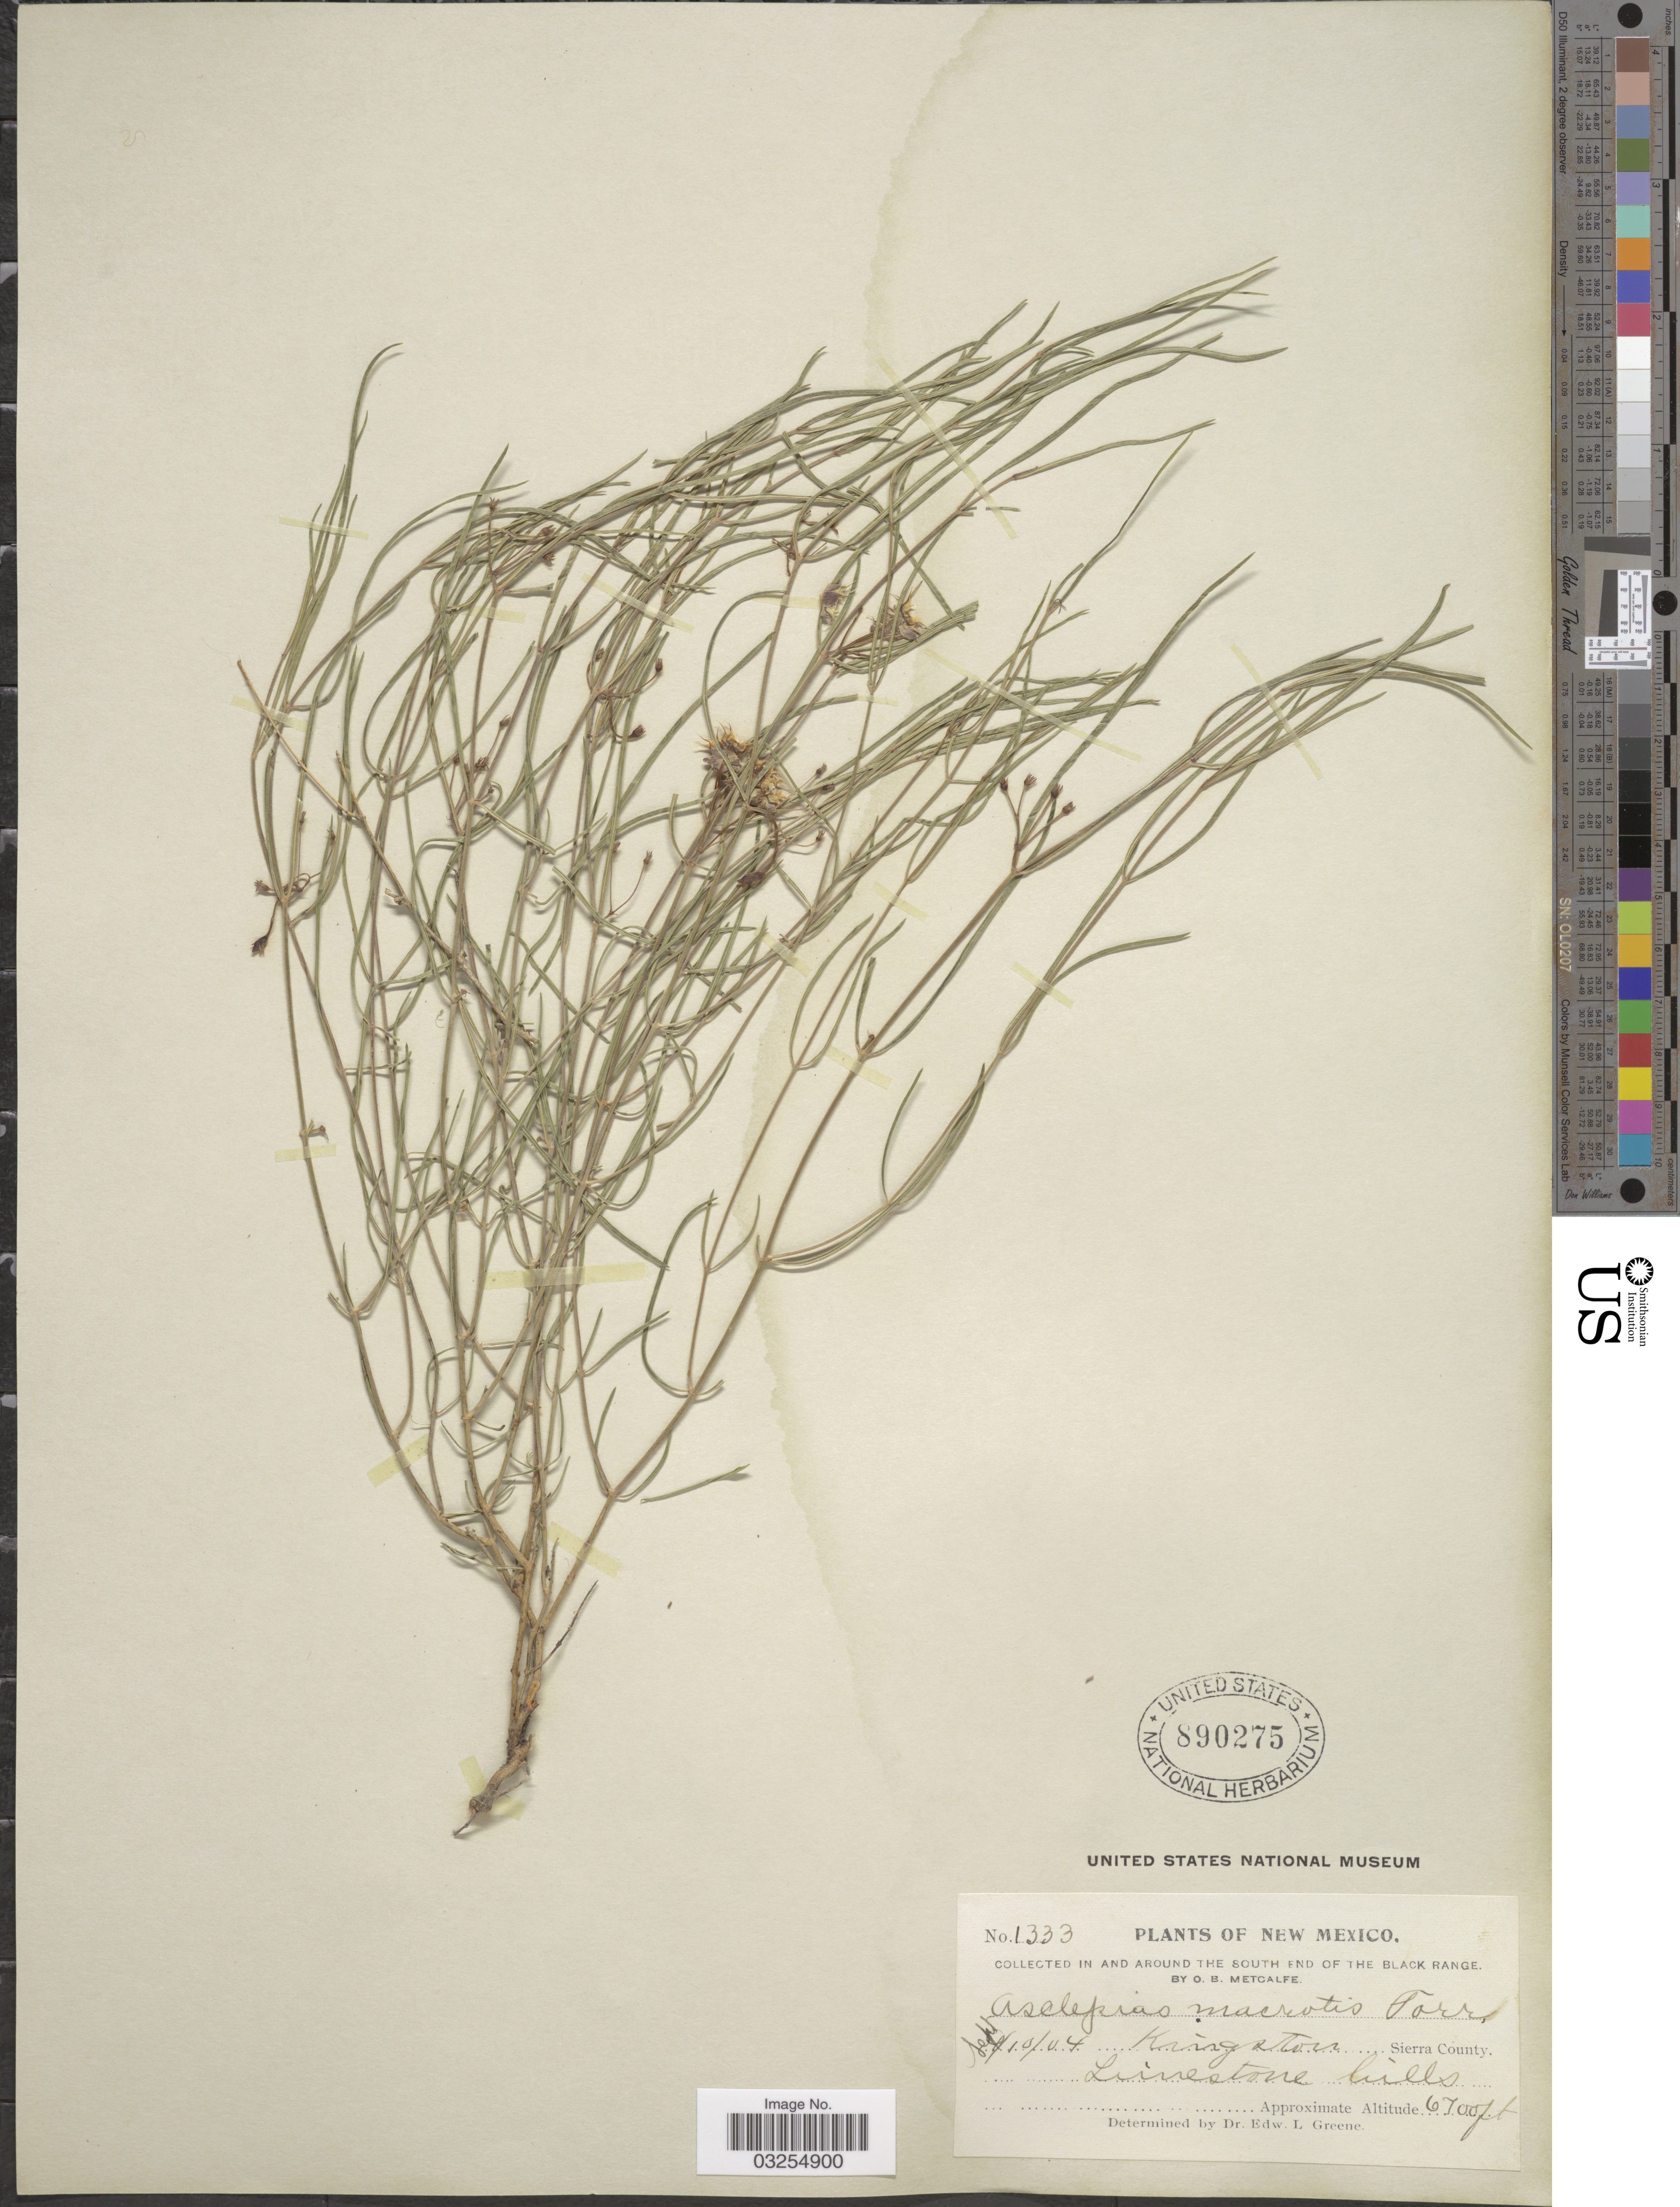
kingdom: Plantae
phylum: Tracheophyta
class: Magnoliopsida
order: Gentianales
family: Apocynaceae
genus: Asclepias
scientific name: Asclepias macrotis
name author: Torr.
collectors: O. B. Metcalfe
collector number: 1333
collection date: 1904-09-10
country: United States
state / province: New Mexico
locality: In and around the south end of the Black Range. Kingston. Sierra County. Limestone hills.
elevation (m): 2042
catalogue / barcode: US 890275